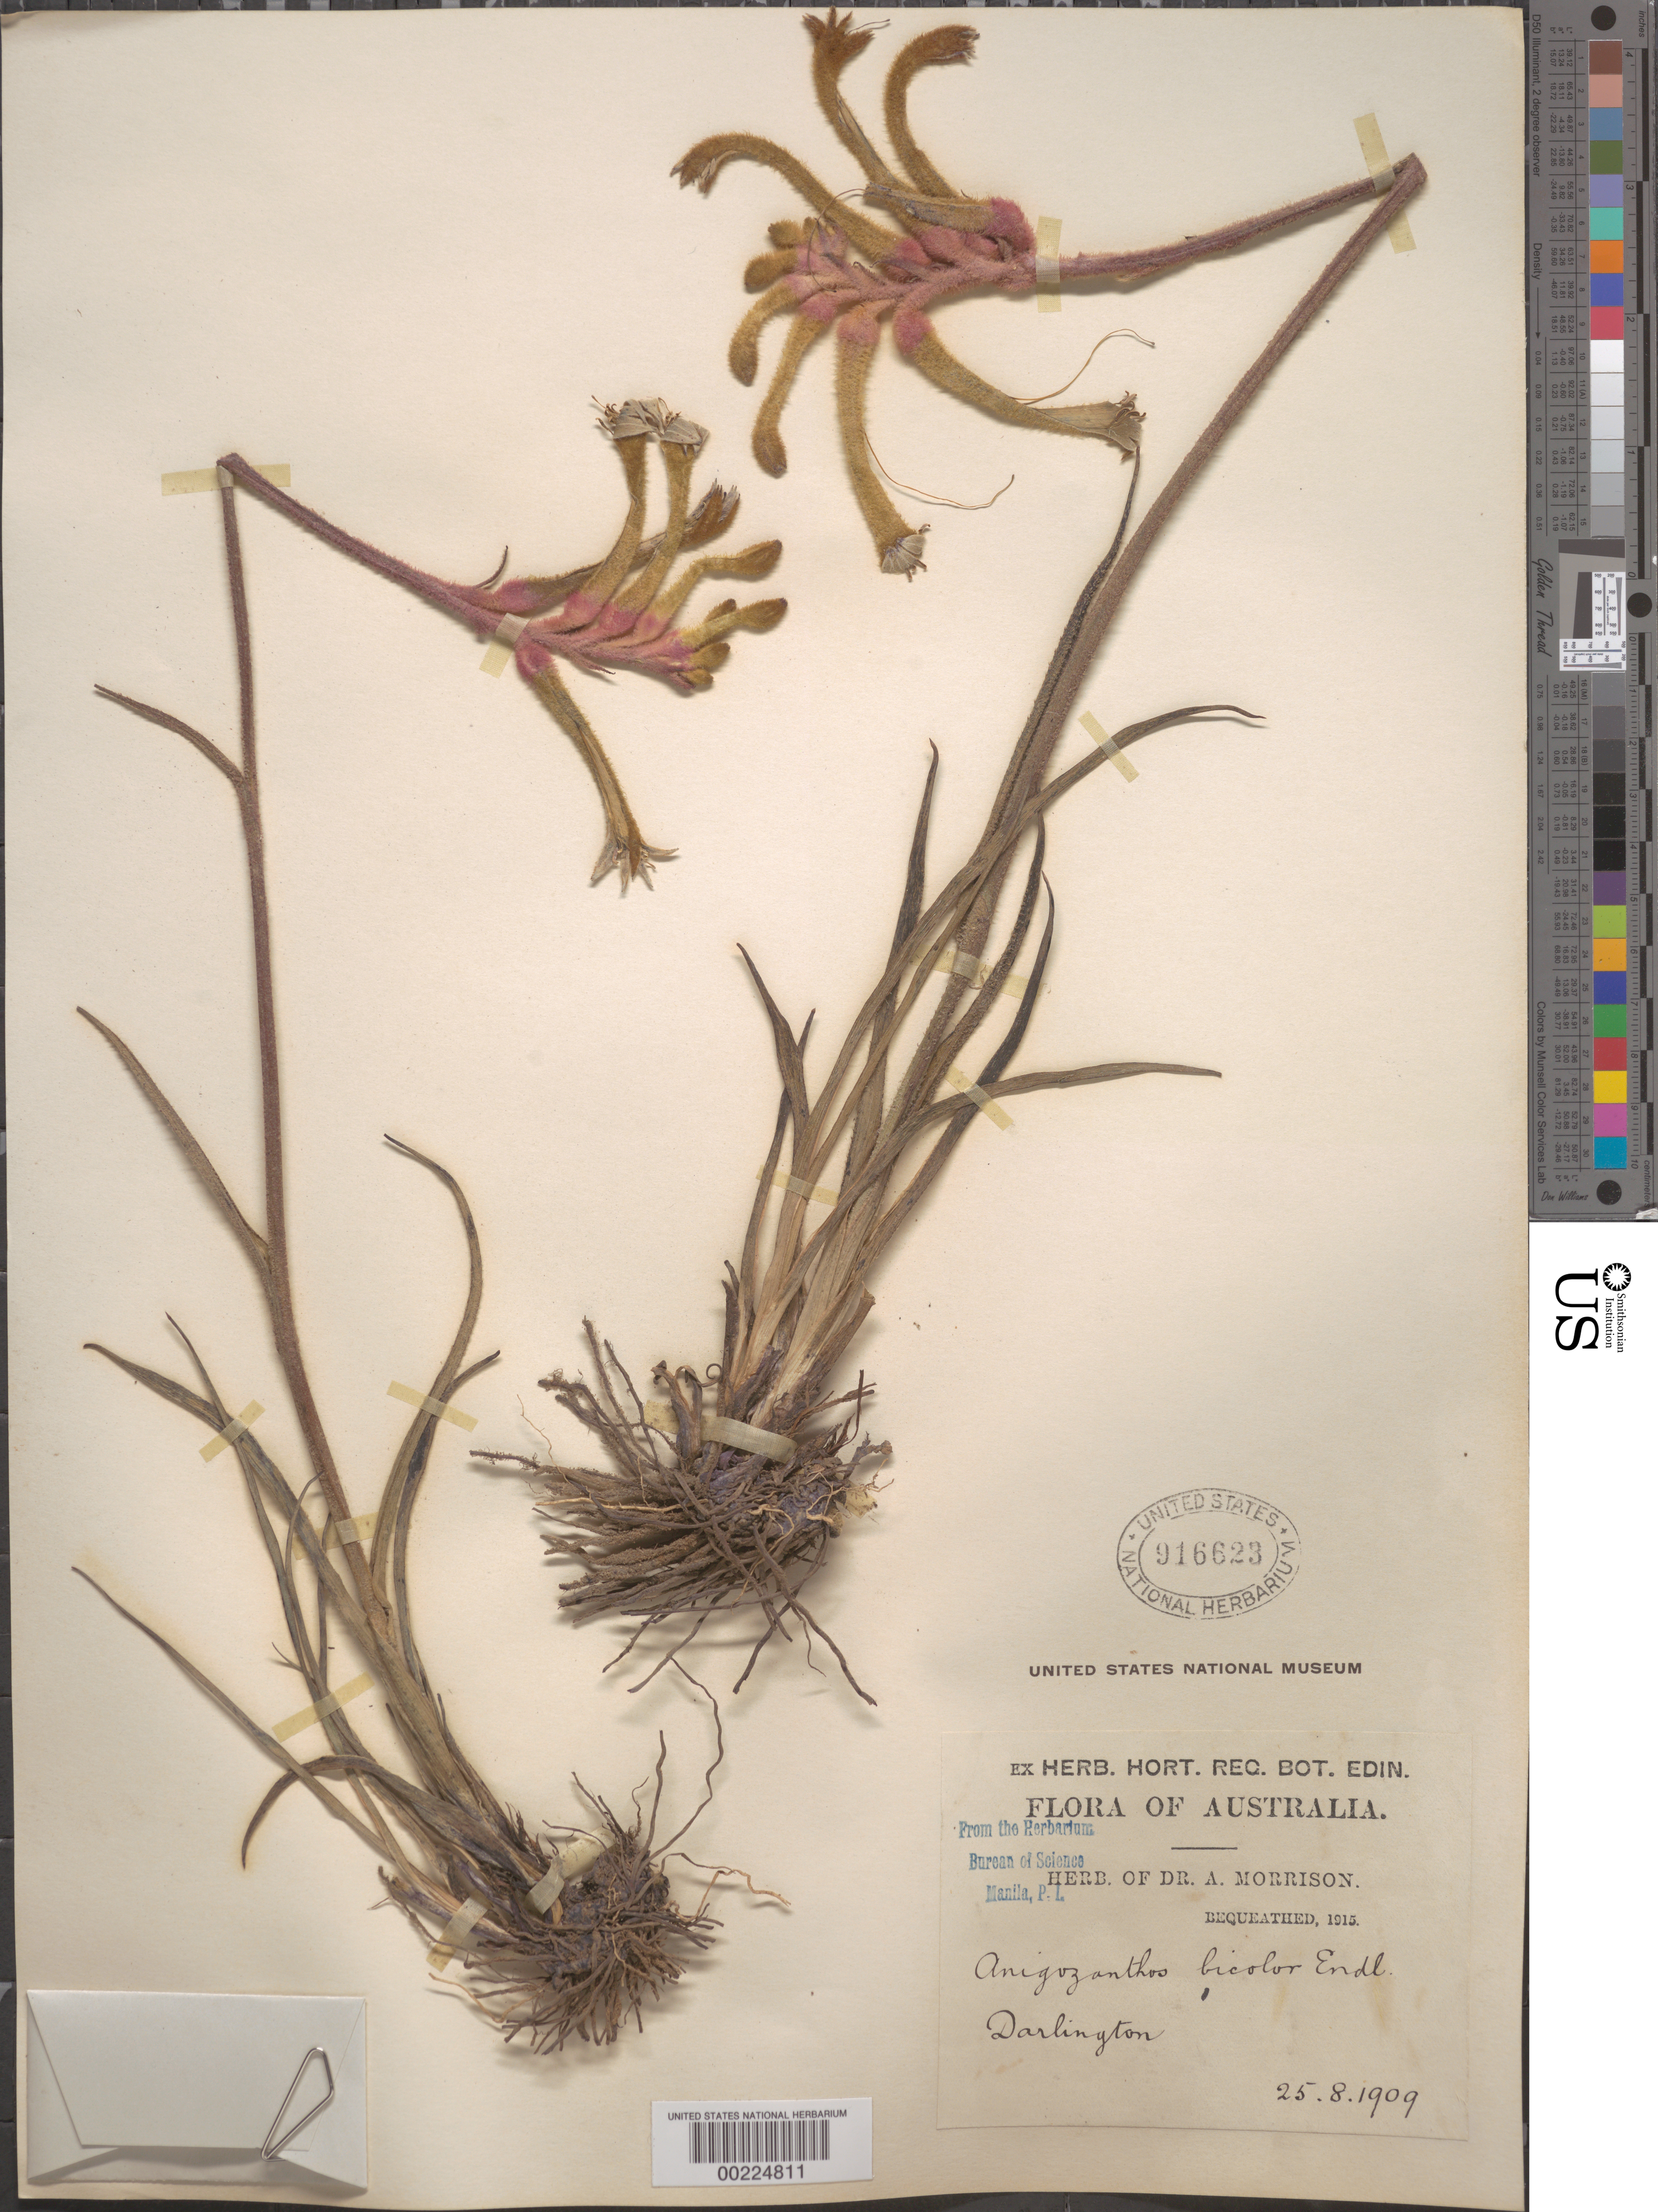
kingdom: Plantae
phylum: Tracheophyta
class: Liliopsida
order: Commelinales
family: Haemodoraceae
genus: Anigozanthos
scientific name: Anigozanthos bicolor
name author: Endl.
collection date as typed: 25 Aug 1909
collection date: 1909-08-25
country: Australia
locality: Darlington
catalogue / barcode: US 916623